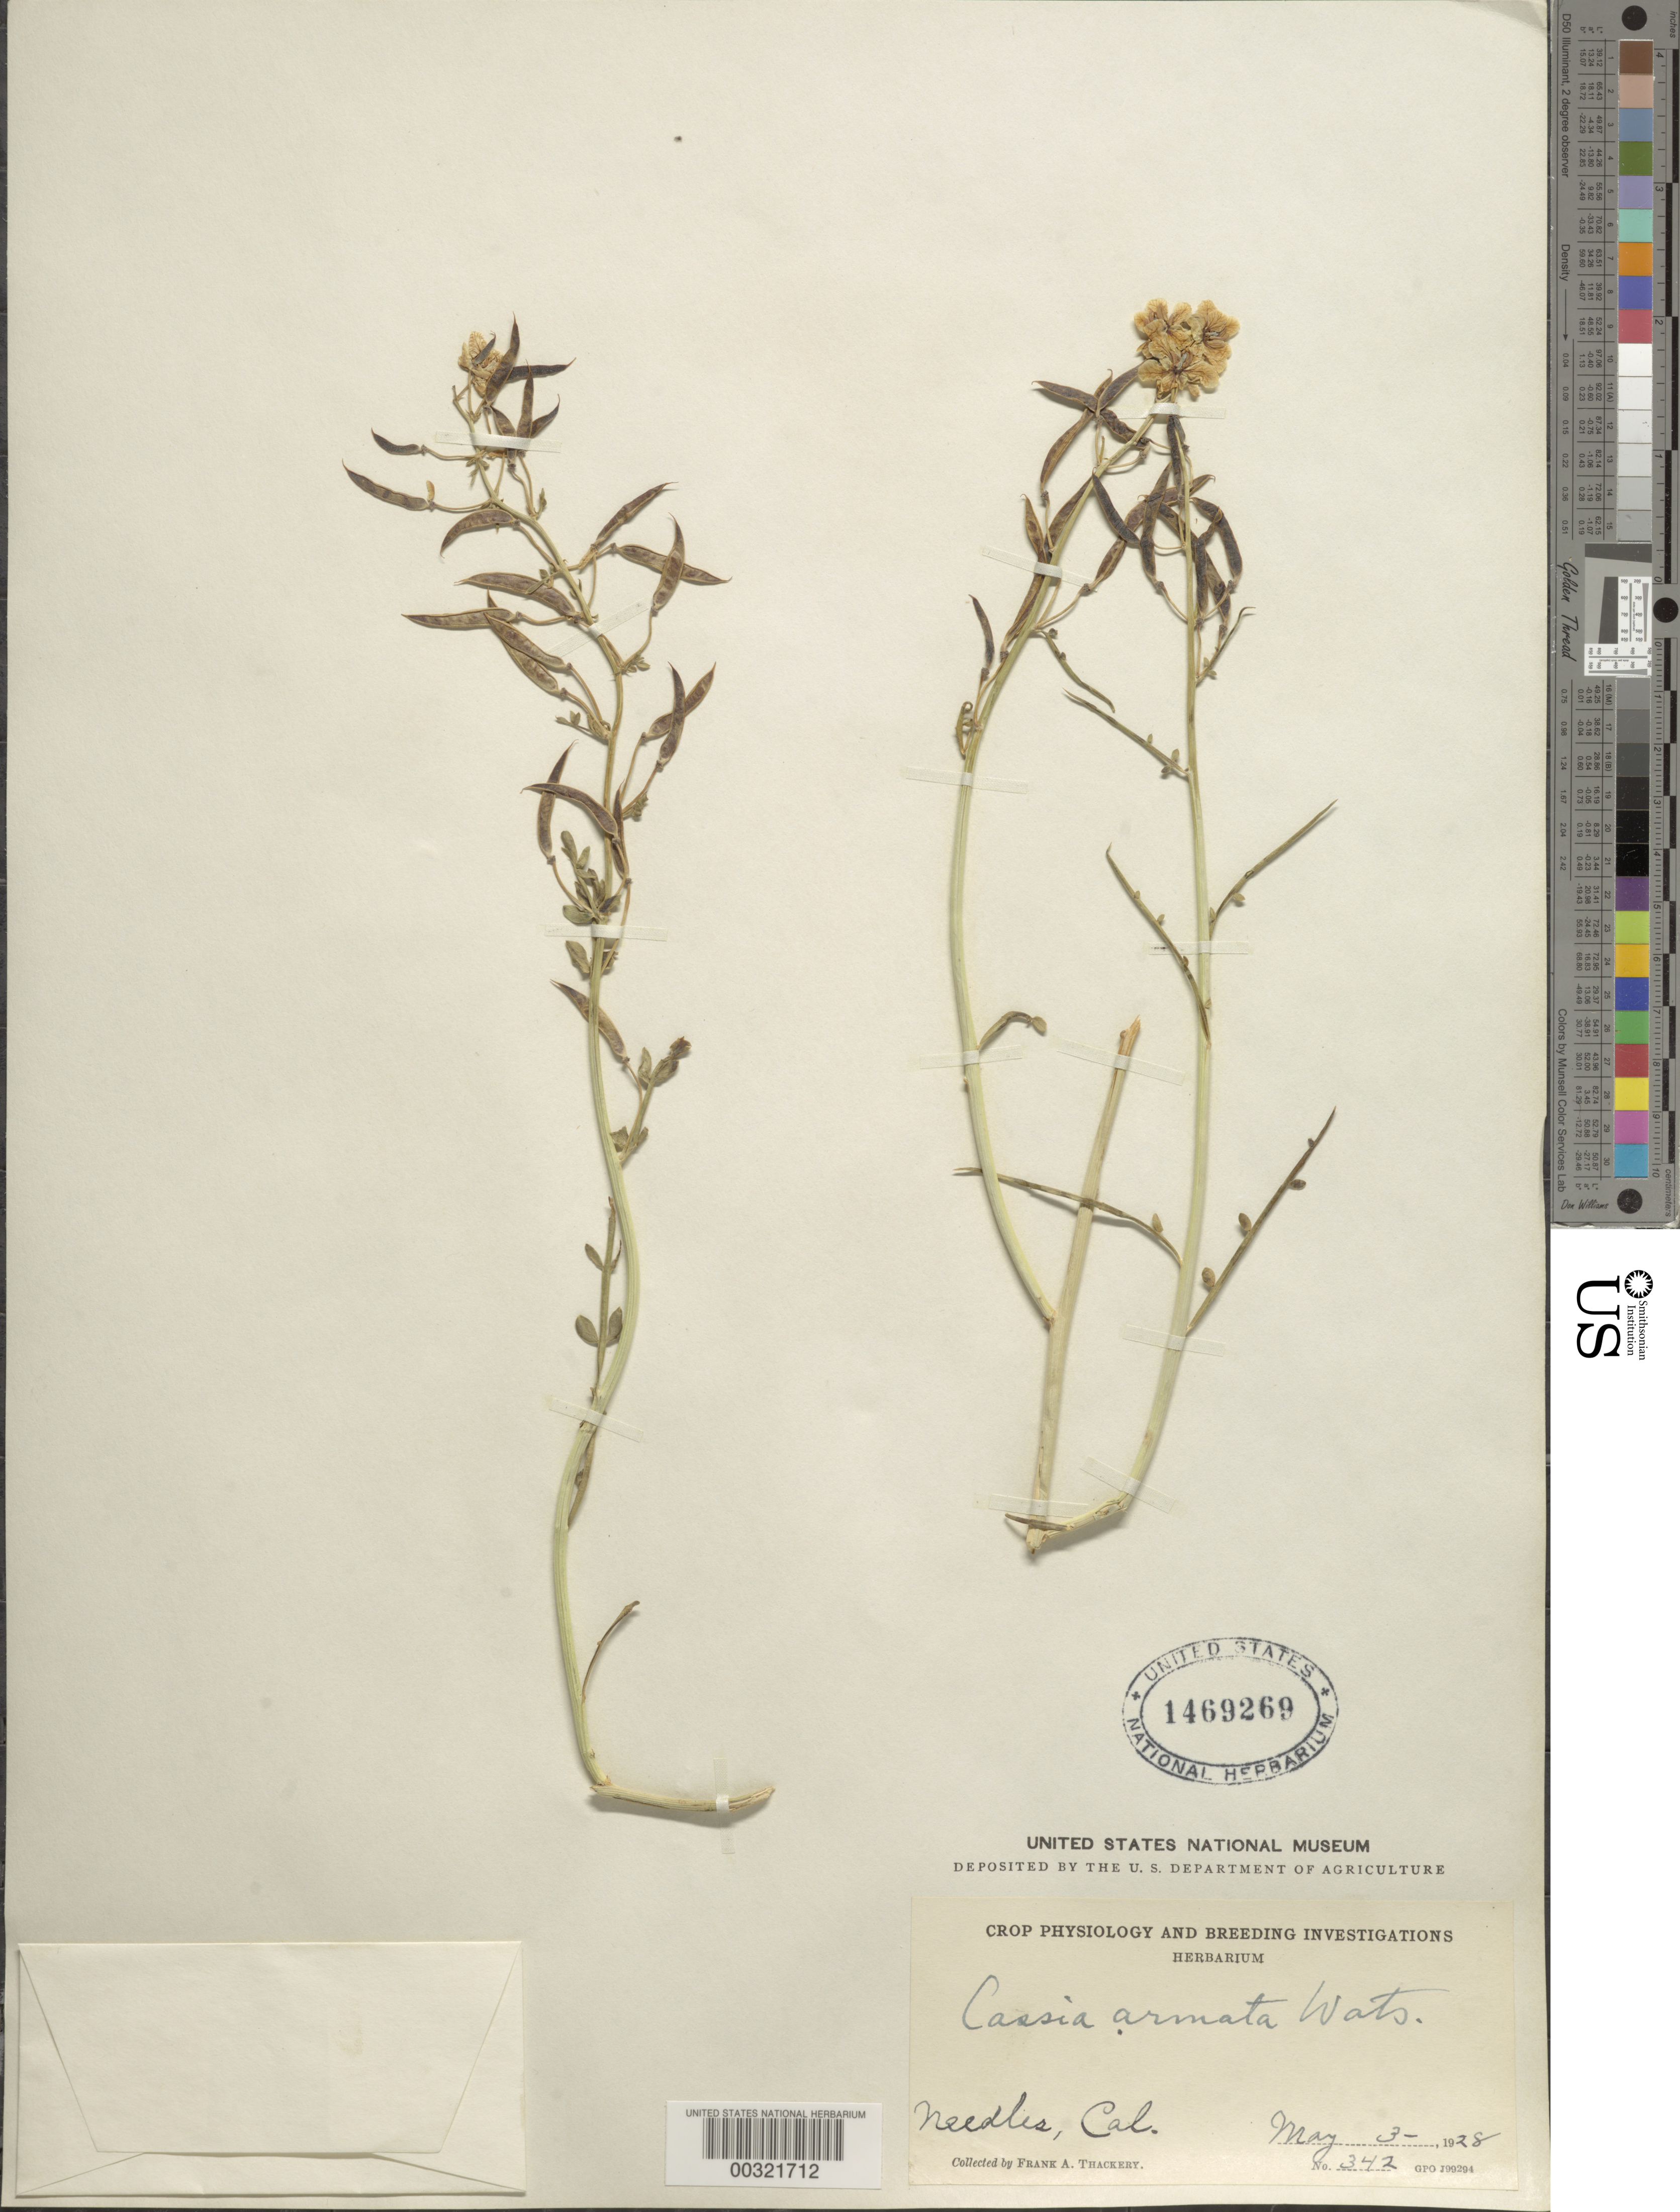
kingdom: Plantae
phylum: Tracheophyta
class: Magnoliopsida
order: Fabales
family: Fabaceae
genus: Senna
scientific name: Senna armata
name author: (S. Watson) H.S. Irwin & Barneby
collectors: F. A. Thackery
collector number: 342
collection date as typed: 03 May 1928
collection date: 1928-05-03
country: United States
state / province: California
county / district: San Bernardino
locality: Needles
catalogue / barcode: US 1469269